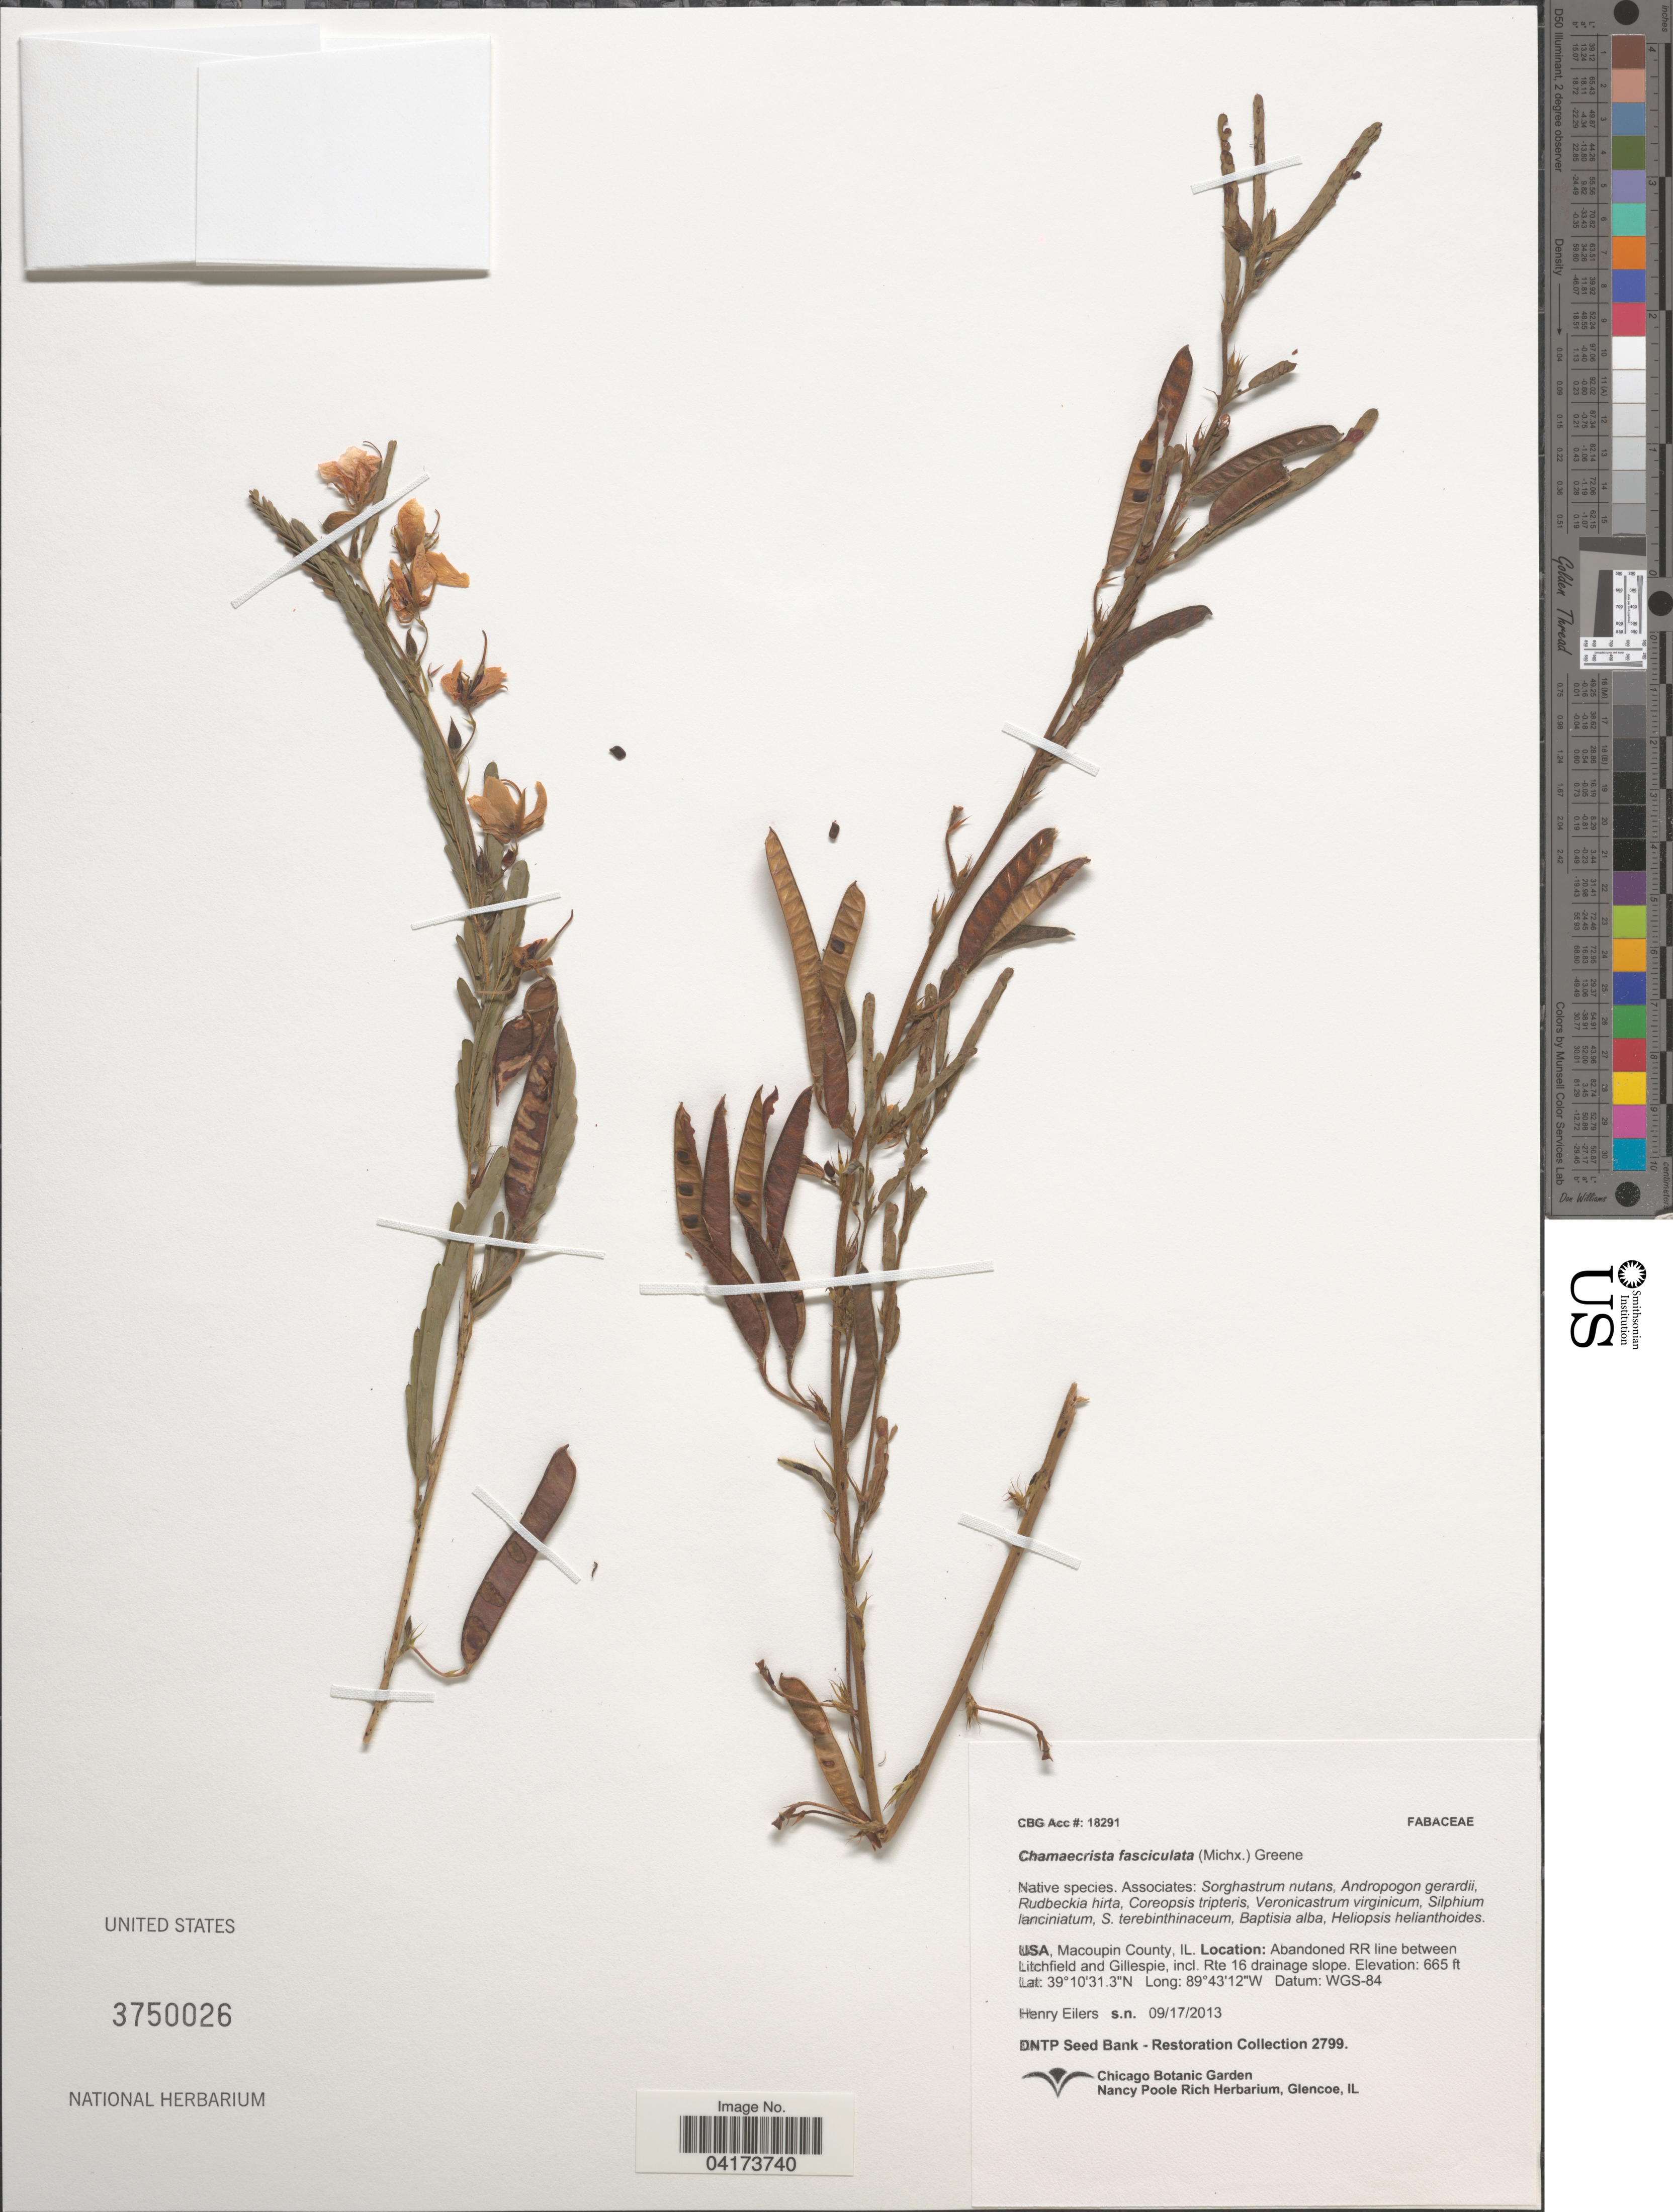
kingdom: Plantae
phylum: Tracheophyta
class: Magnoliopsida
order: Fabales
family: Fabaceae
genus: Chamaecrista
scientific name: Chamaecrista fasciculata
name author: (Michx.) Greene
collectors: H. Eilers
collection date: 2013-09-17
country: United States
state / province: Illinois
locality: Macoupin County. Abandoned RR line between Litchfield and Gillespie, incl. Rte 16 drainage slope.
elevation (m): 203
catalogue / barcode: US 3750026